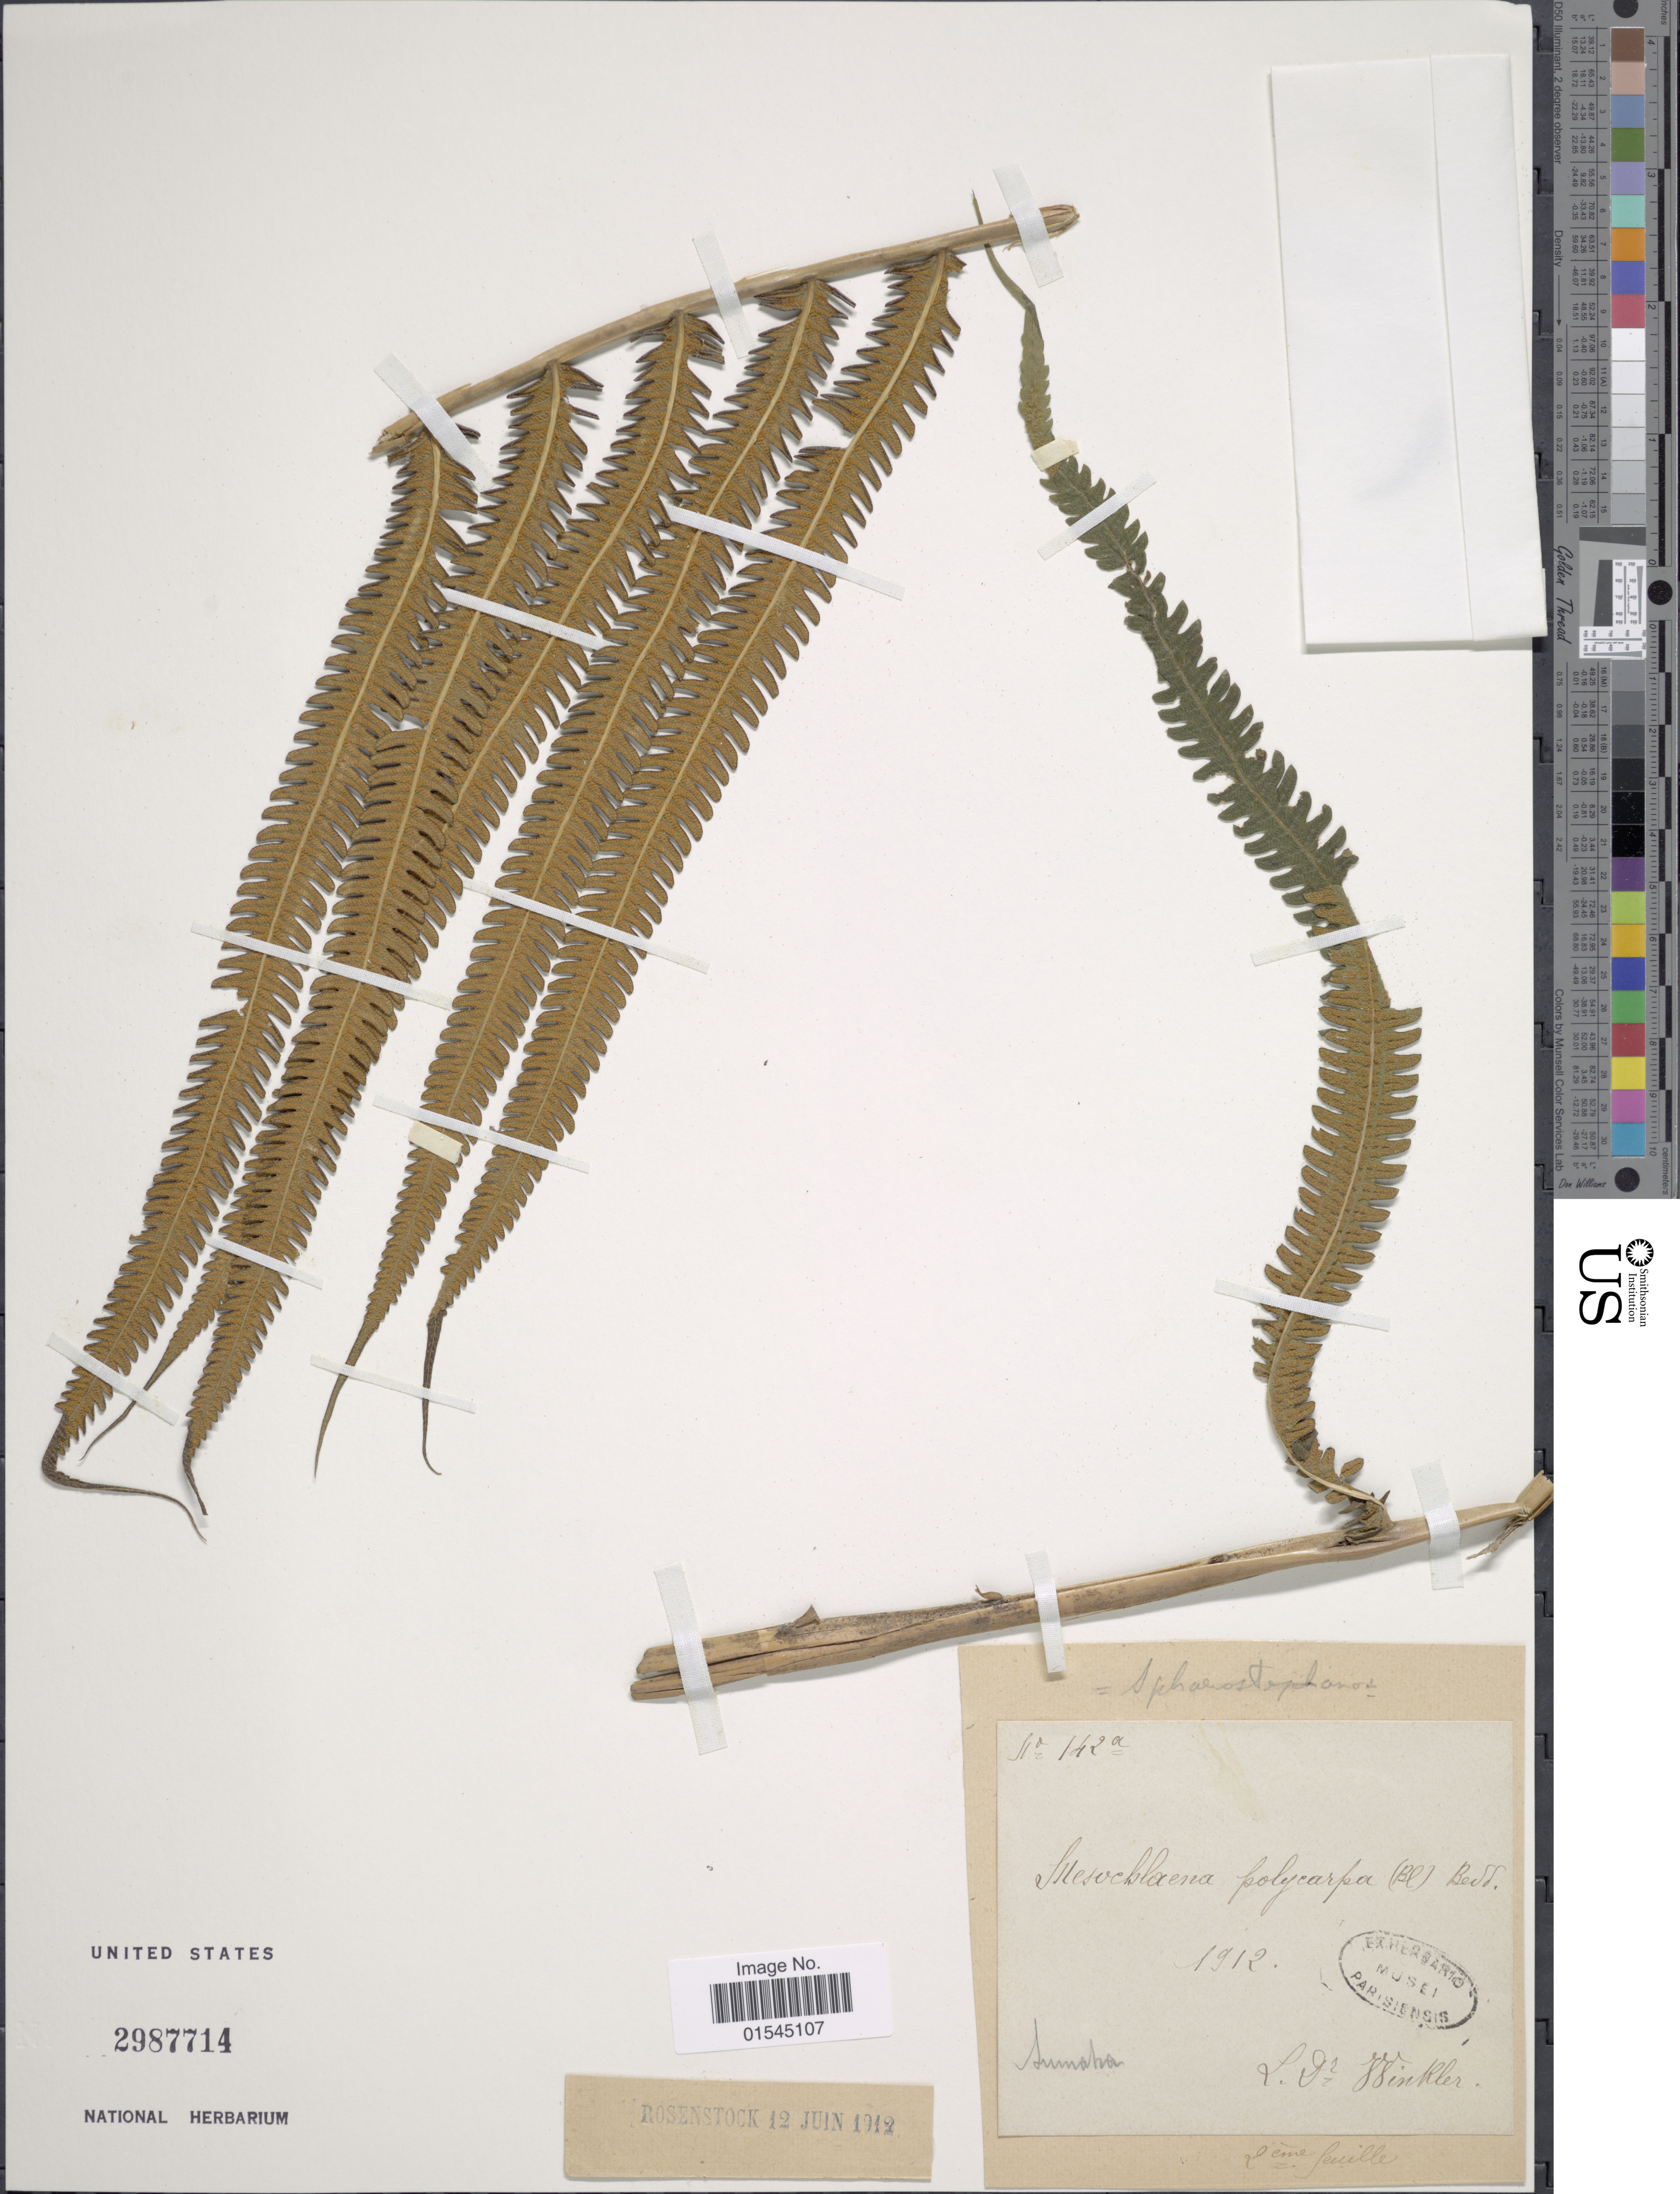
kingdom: Plantae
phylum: Tracheophyta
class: Polypodiopsida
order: Polypodiales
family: Thelypteridaceae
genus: Sphaerostephanos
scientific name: Sphaerostephanos polycarpus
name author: (Blume) Copel.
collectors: -. Winkler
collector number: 142a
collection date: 1912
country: Indonesia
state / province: Sumatra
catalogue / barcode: US 2987714